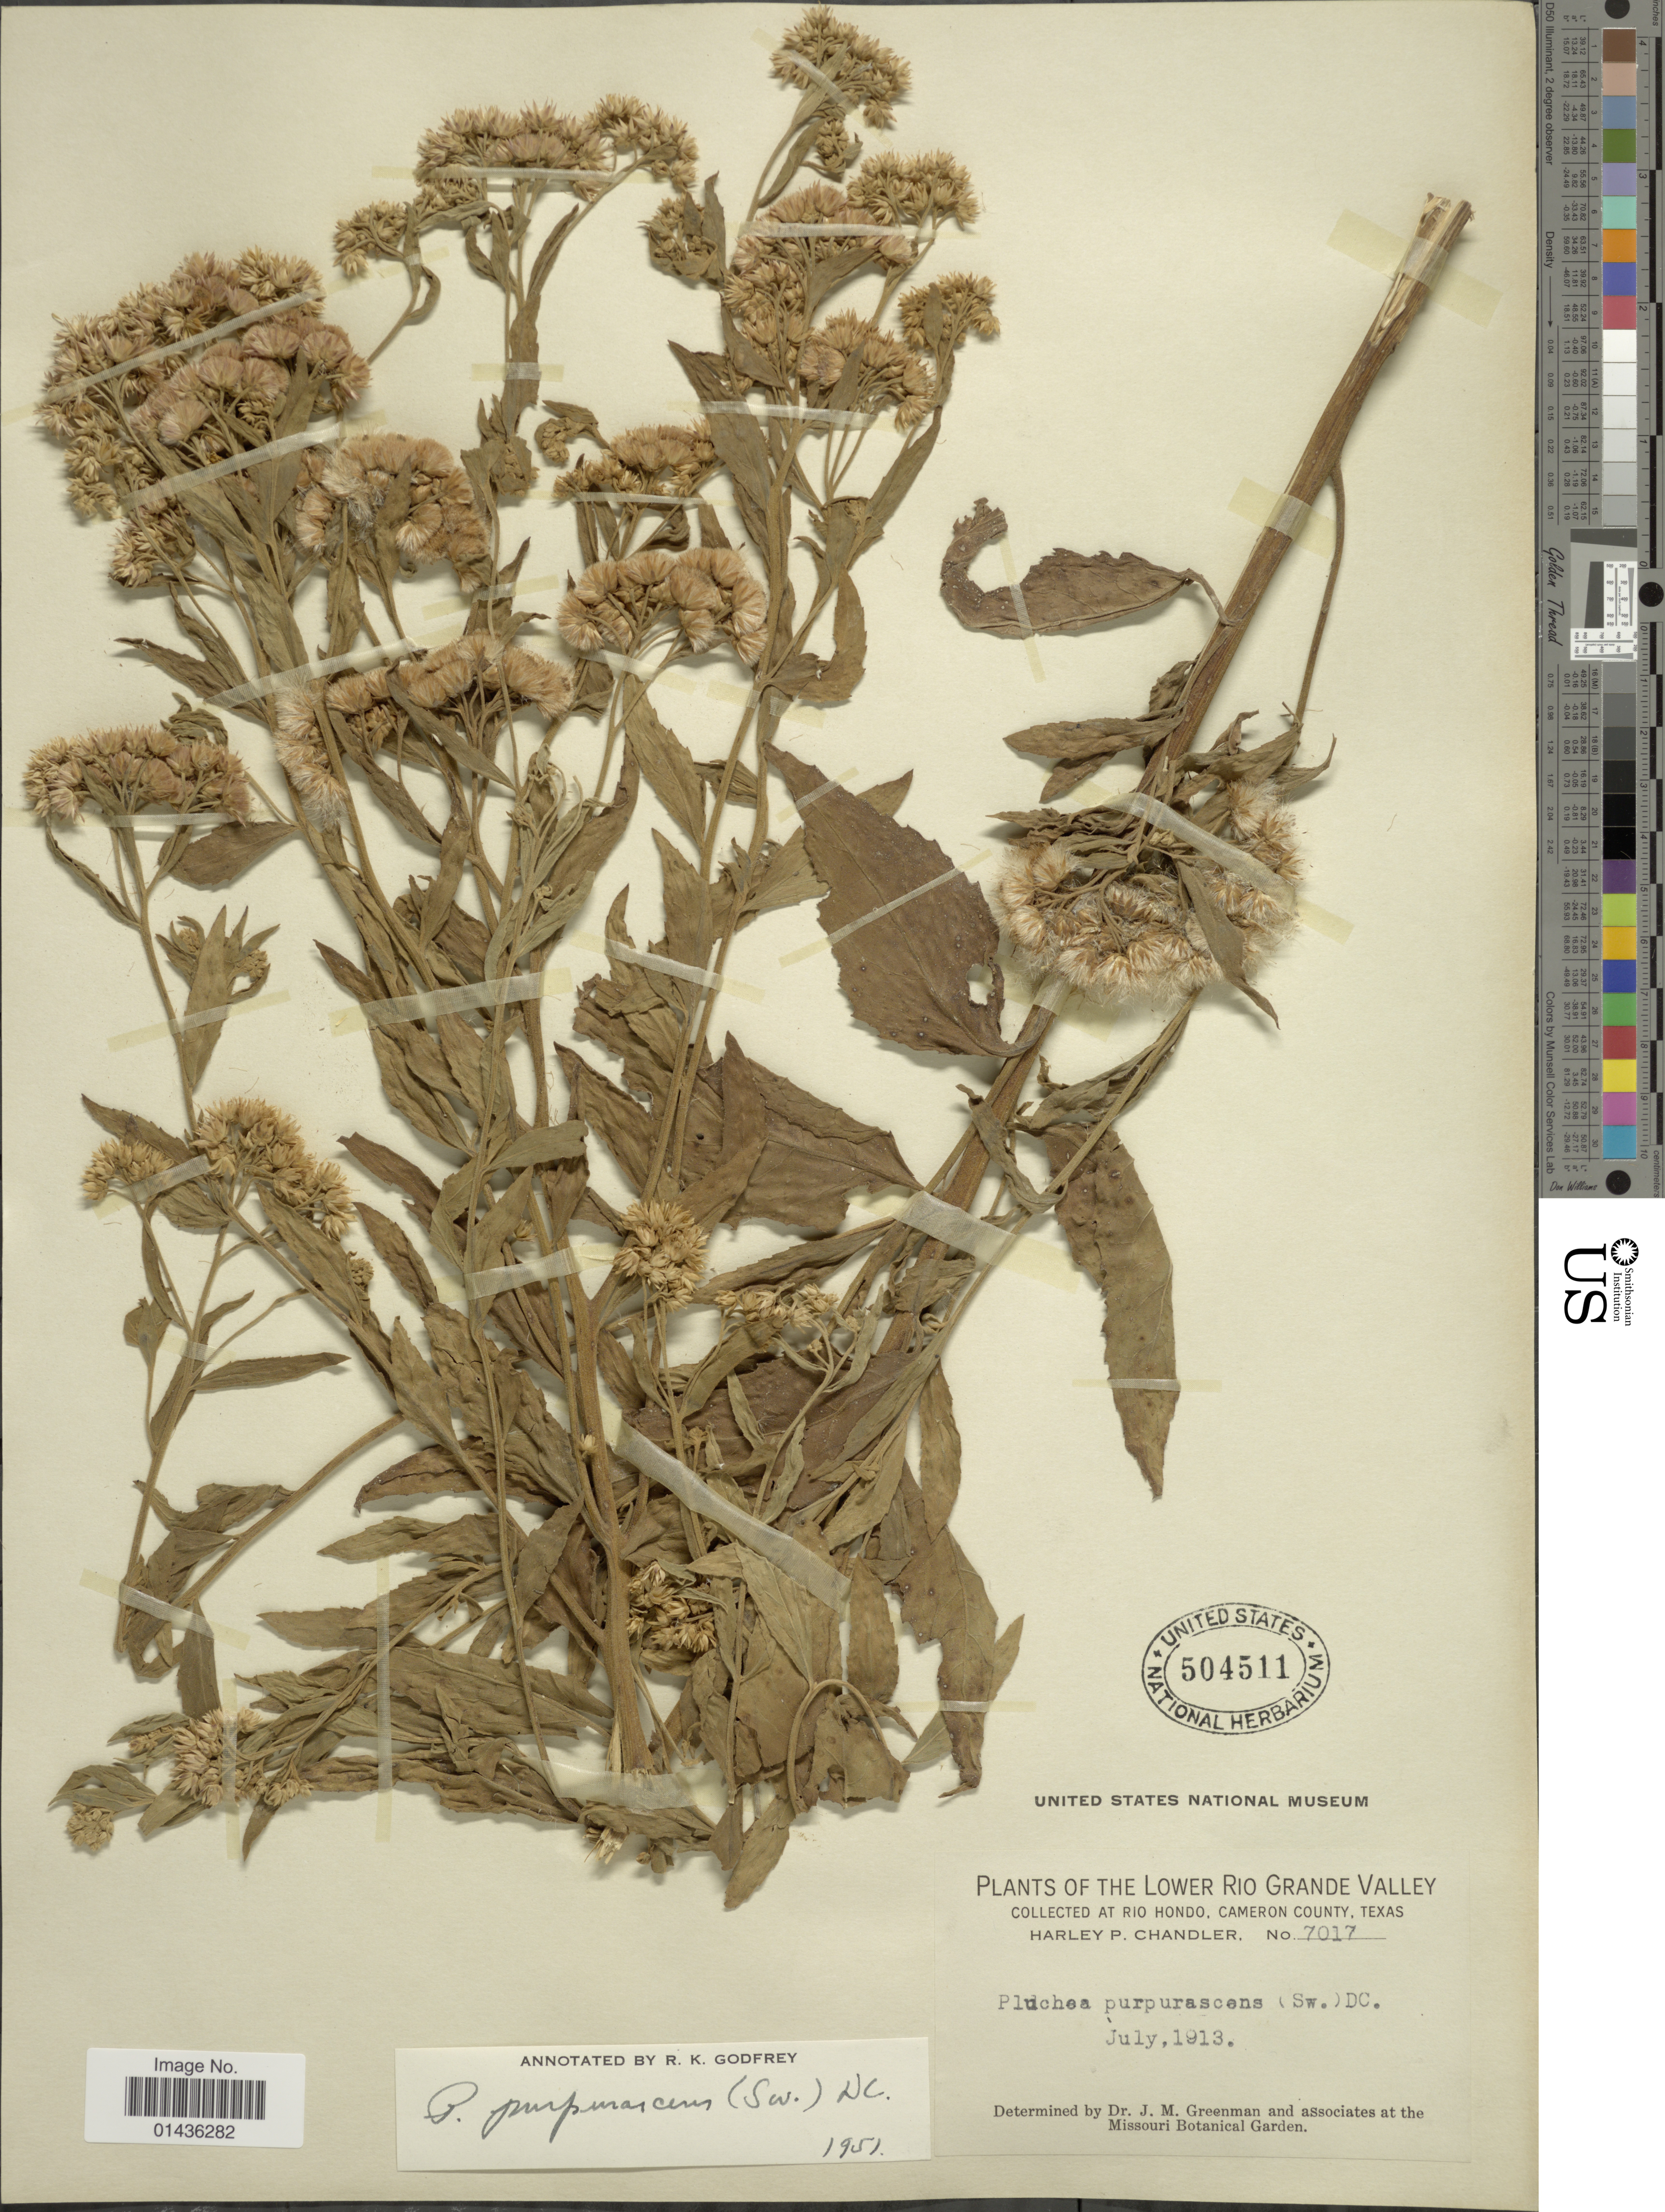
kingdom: Plantae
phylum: Tracheophyta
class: Magnoliopsida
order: Asterales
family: Asteraceae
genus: Pluchea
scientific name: Pluchea odorata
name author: (L.) Cass.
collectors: H. Chandler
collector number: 7017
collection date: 1913-07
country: United States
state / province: Texas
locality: Lower Rio Grande Valley, Rio Hondo, Cameron County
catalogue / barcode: US 504511